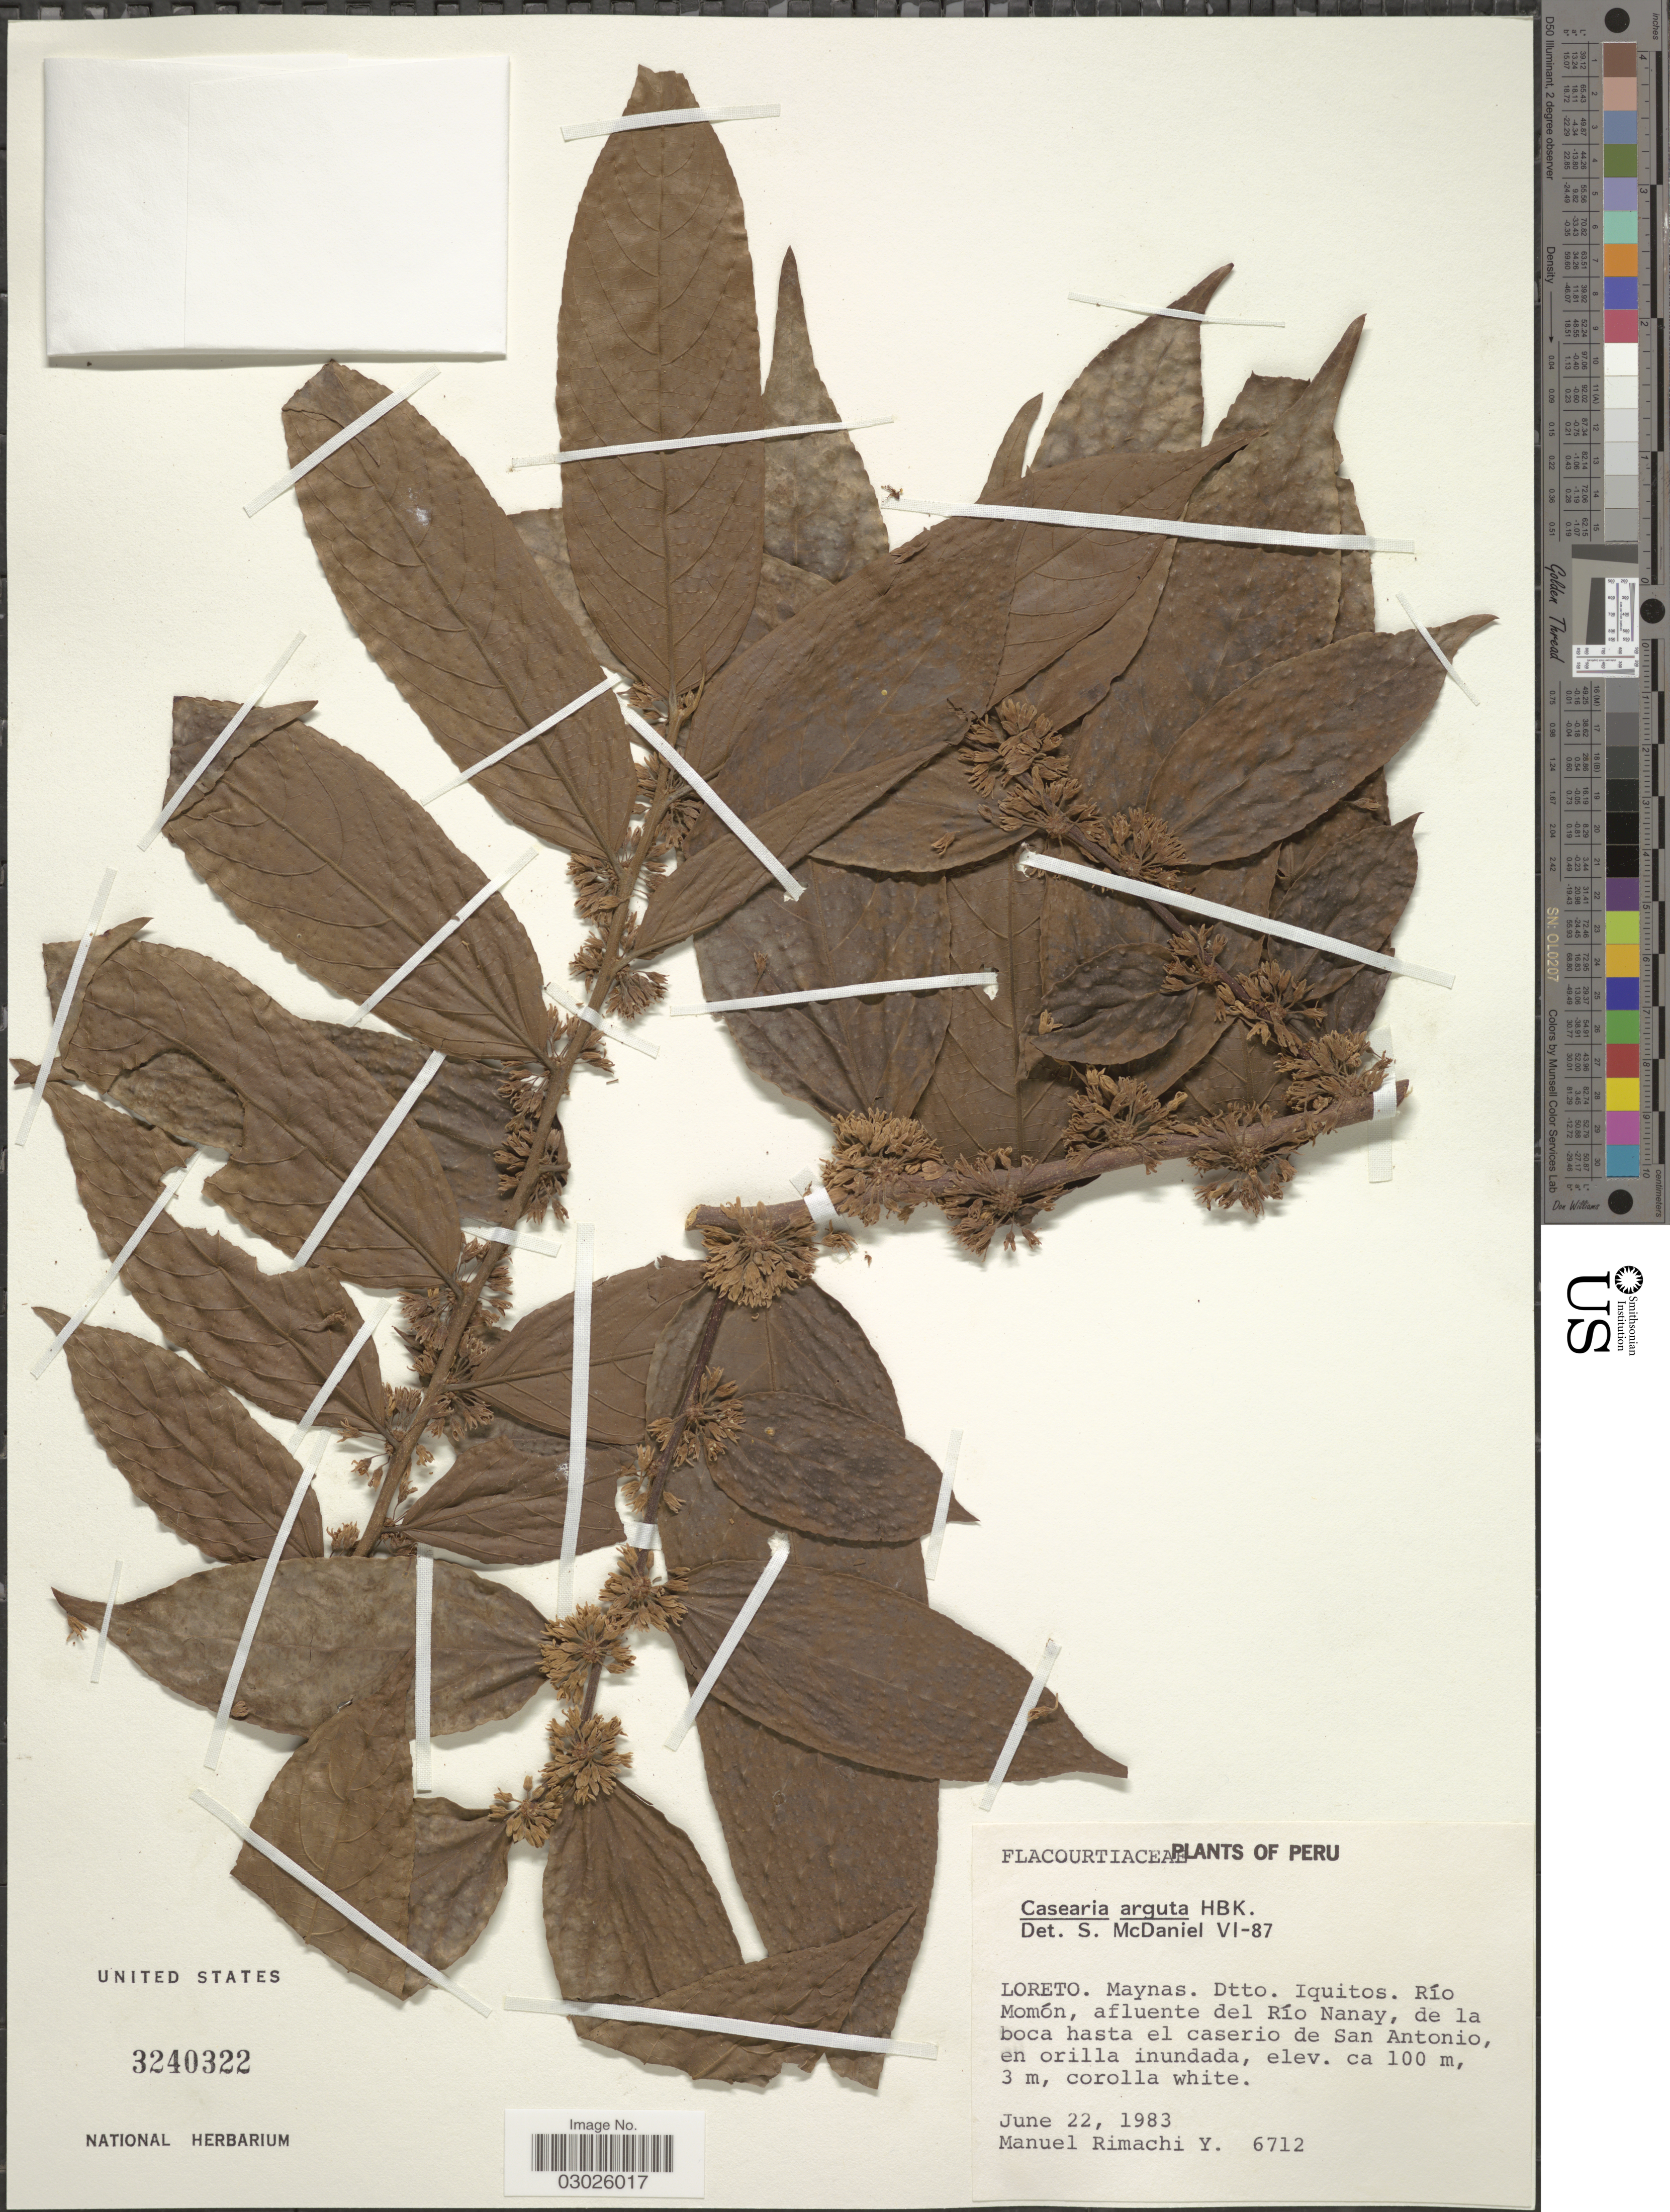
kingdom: Plantae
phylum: Tracheophyta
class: Magnoliopsida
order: Malpighiales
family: Salicaceae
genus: Casearia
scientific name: Casearia arguta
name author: Kunth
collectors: M. Rimachi Y.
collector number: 6712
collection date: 1983-06-22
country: Peru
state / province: Loreto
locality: Maynas. Dtto. Iquitos. Río Momón, afluente del Río Nanay, de la boca hasta el caserio de San Antonio, en orilla inundada.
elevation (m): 100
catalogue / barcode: US 3240322